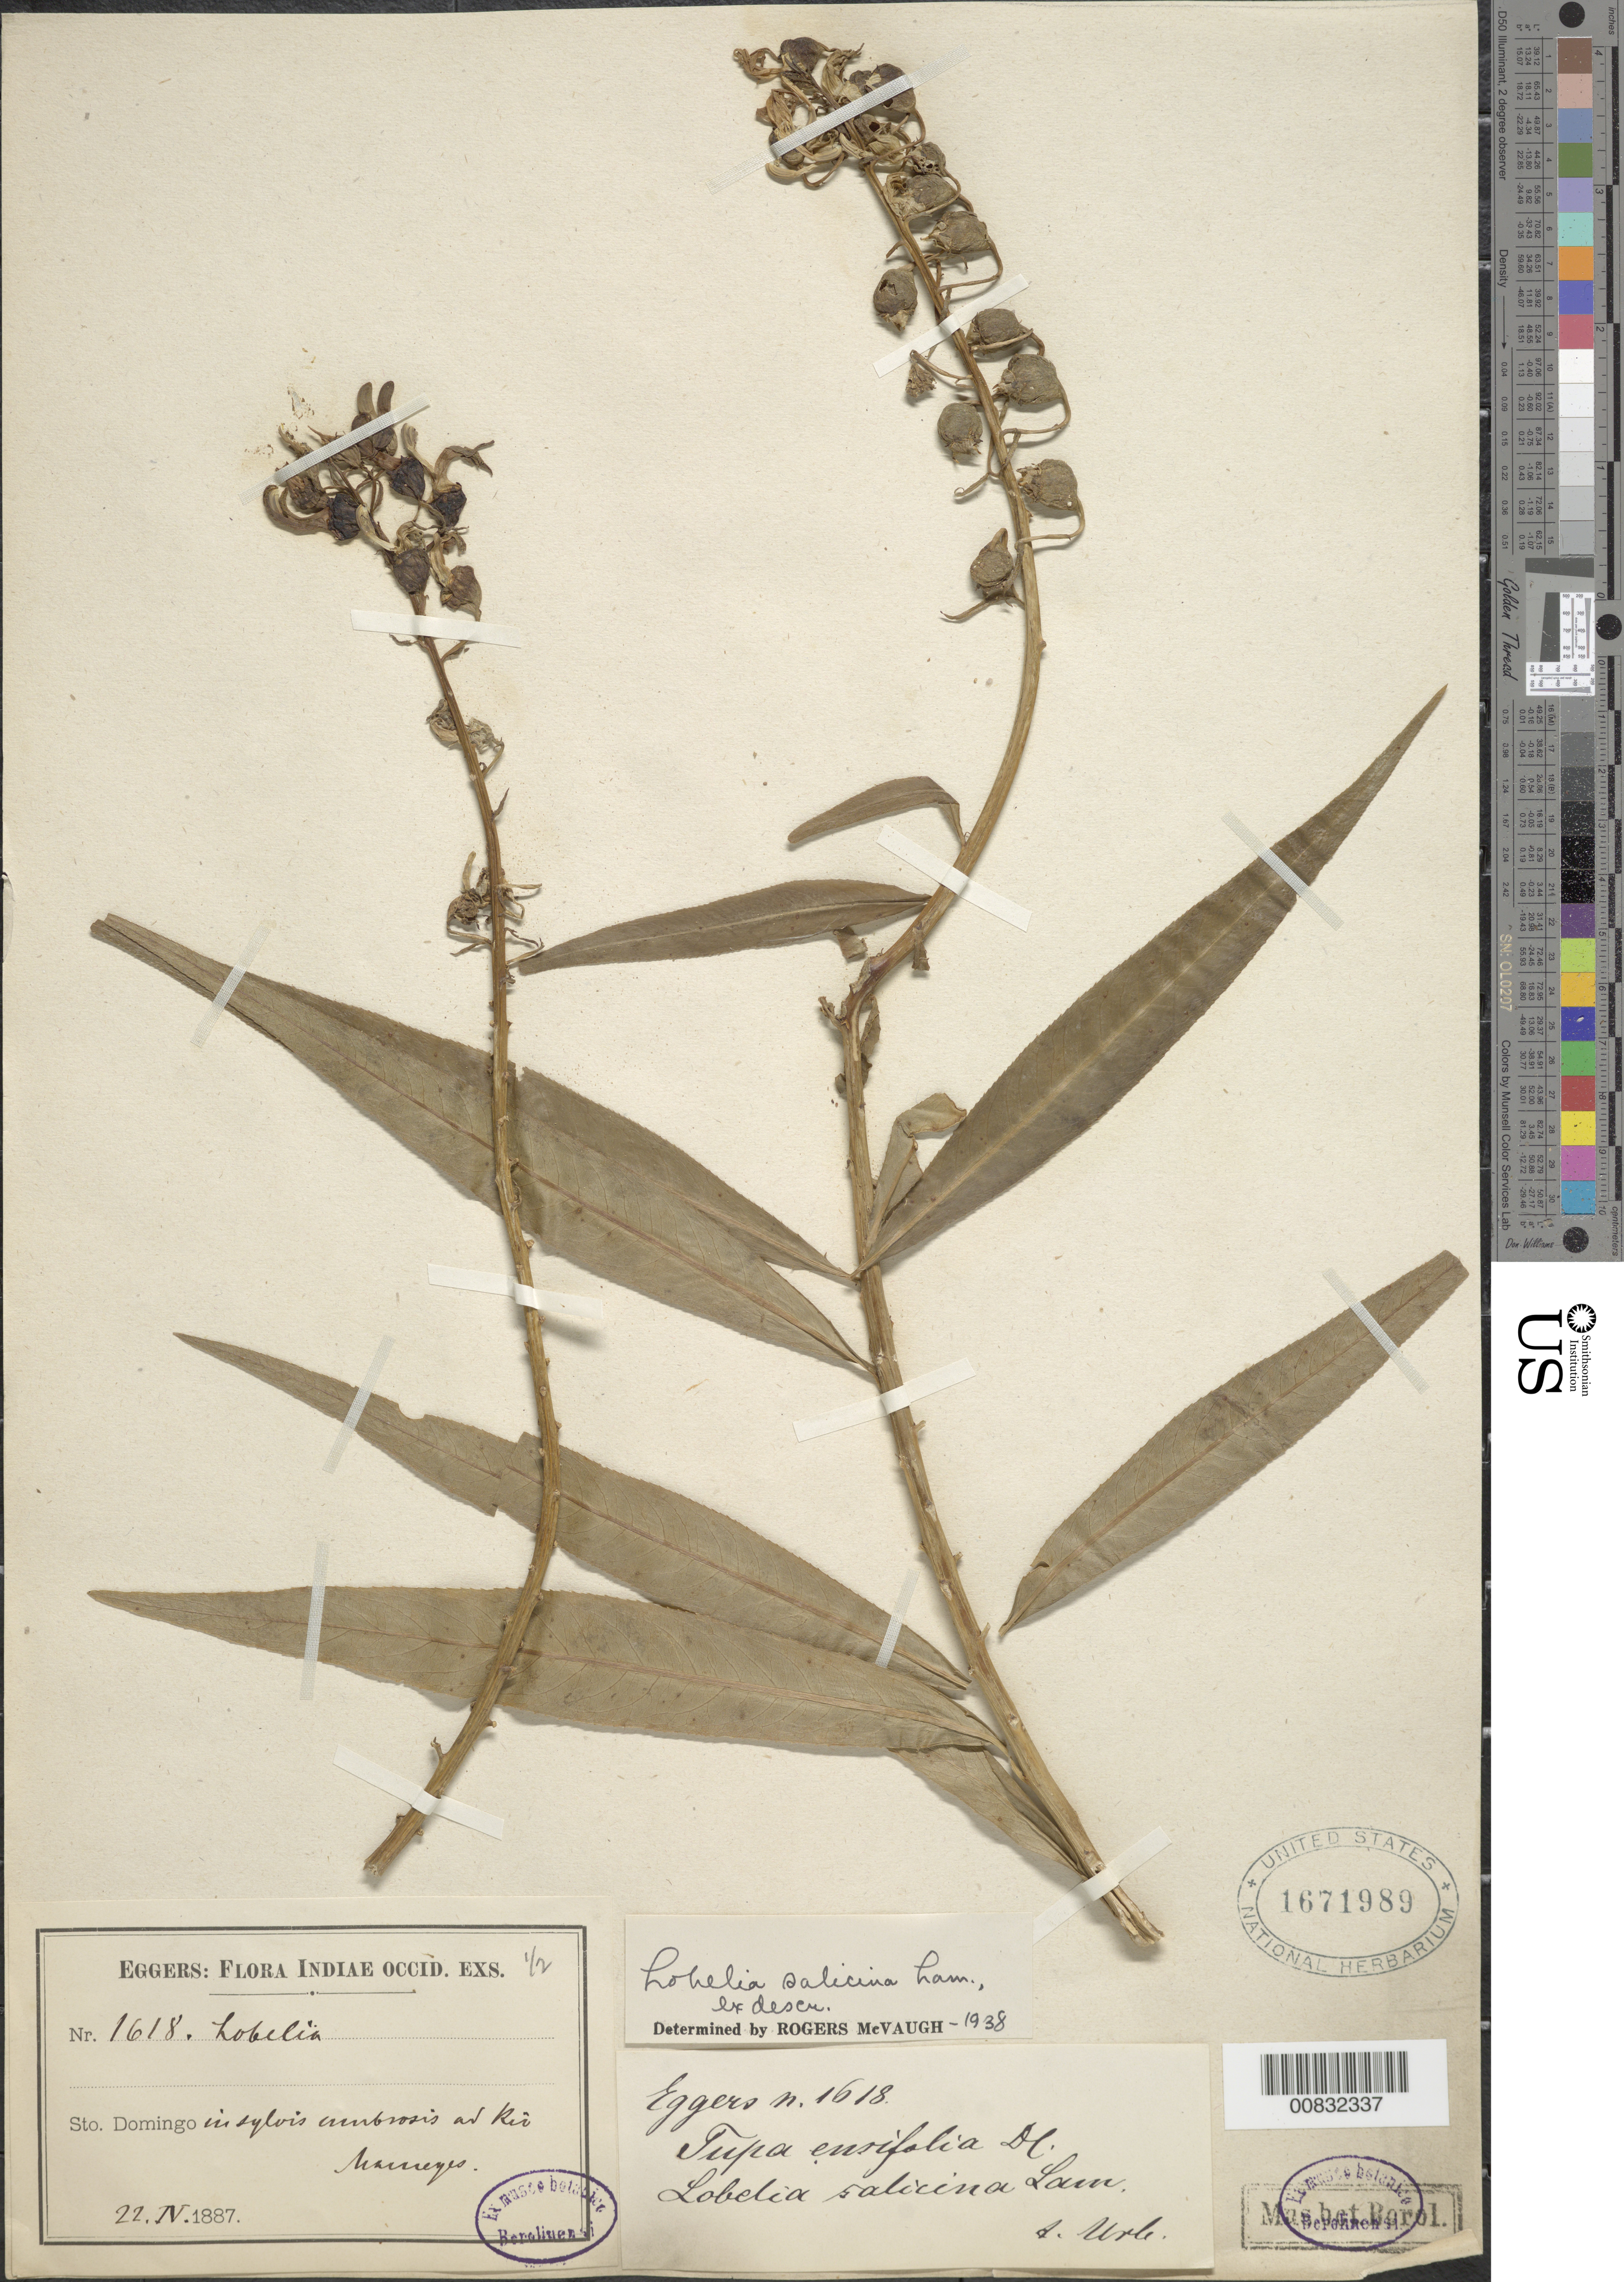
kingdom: Plantae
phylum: Tracheophyta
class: Magnoliopsida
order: Asterales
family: Campanulaceae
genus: Lobelia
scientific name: Lobelia salicina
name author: Lam.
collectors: H. F. A. von Eggers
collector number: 1618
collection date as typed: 22 Apr 1887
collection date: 1887-04-22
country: Dominican Republic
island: Hispaniola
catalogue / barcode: US 1671989